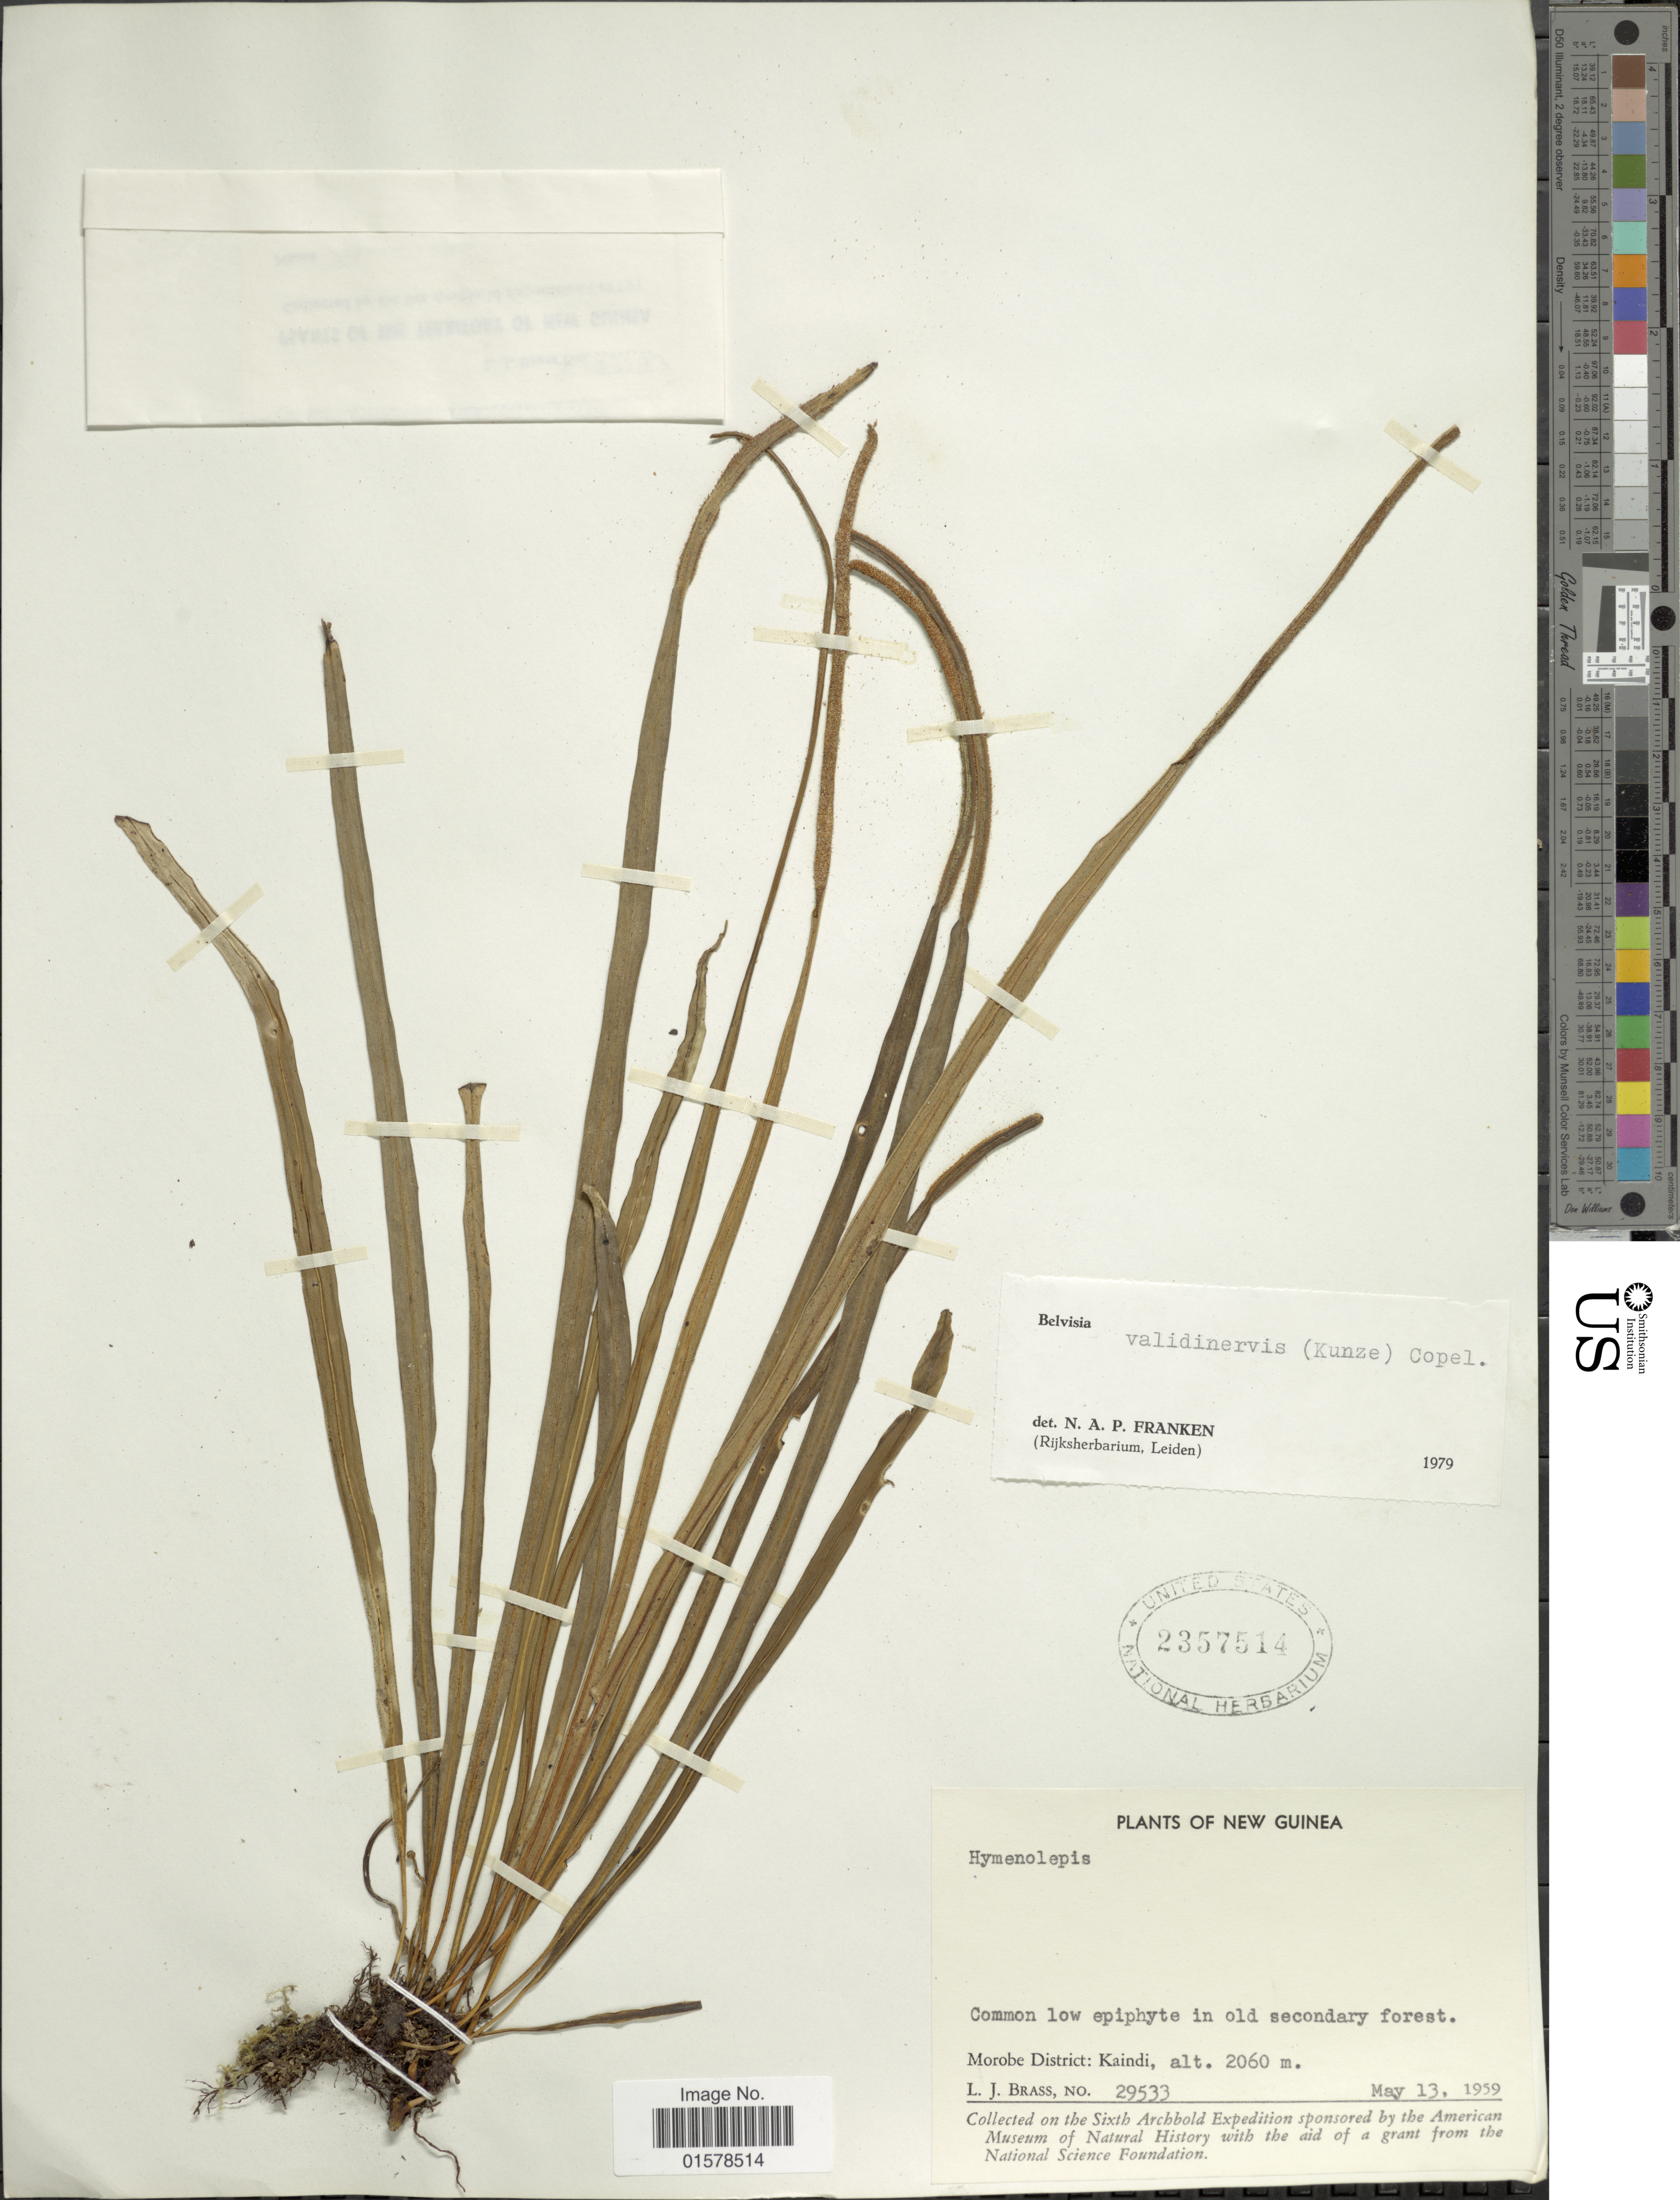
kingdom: Plantae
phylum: Tracheophyta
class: Polypodiopsida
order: Polypodiales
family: Polypodiaceae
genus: Lepisorus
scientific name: Lepisorus validinervis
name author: (Kunze) Li S. Wang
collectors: L. J. Brass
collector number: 29533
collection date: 1959-05-13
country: Papua New Guinea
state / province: Morobe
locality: New Guinea. Kaindi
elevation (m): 2060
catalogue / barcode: US 2357514